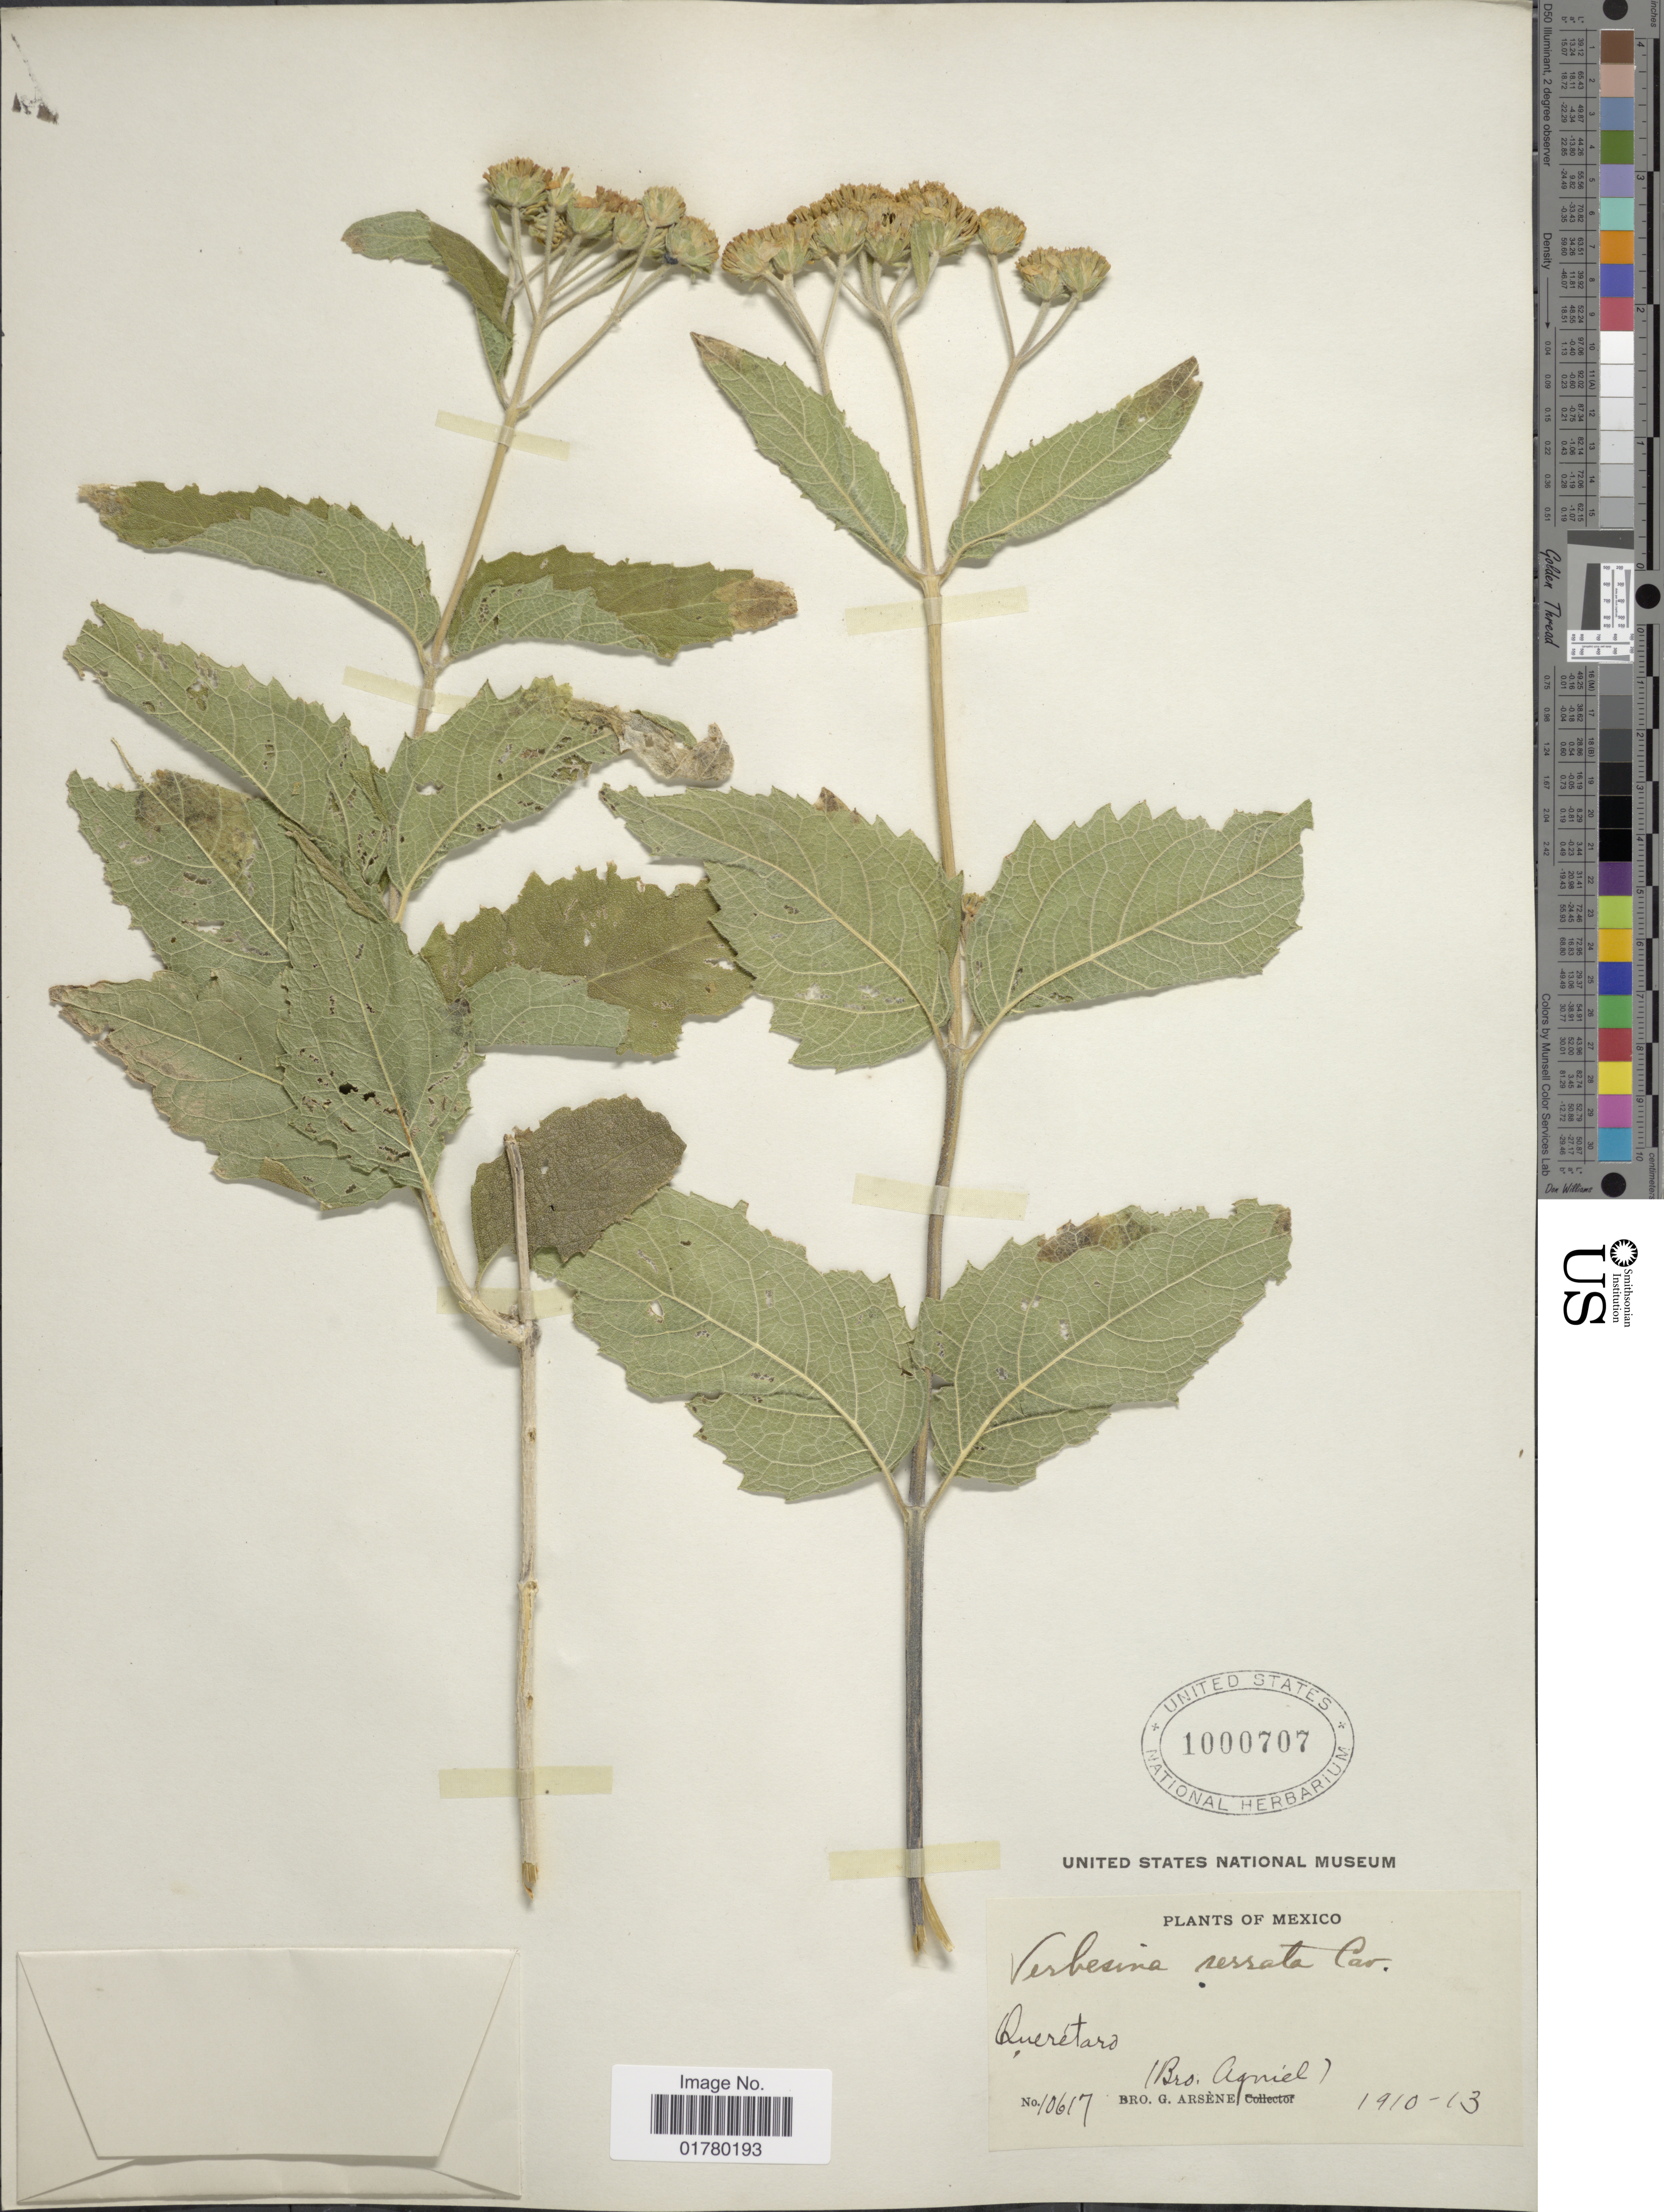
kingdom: Plantae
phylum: Tracheophyta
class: Magnoliopsida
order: Asterales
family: Asteraceae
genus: Verbesina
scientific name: Verbesina serrata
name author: Cav.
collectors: Bro. Agniel & Bro. G. Arsène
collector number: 10617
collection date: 1910/1913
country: Mexico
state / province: Querétaro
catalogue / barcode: US 1000707